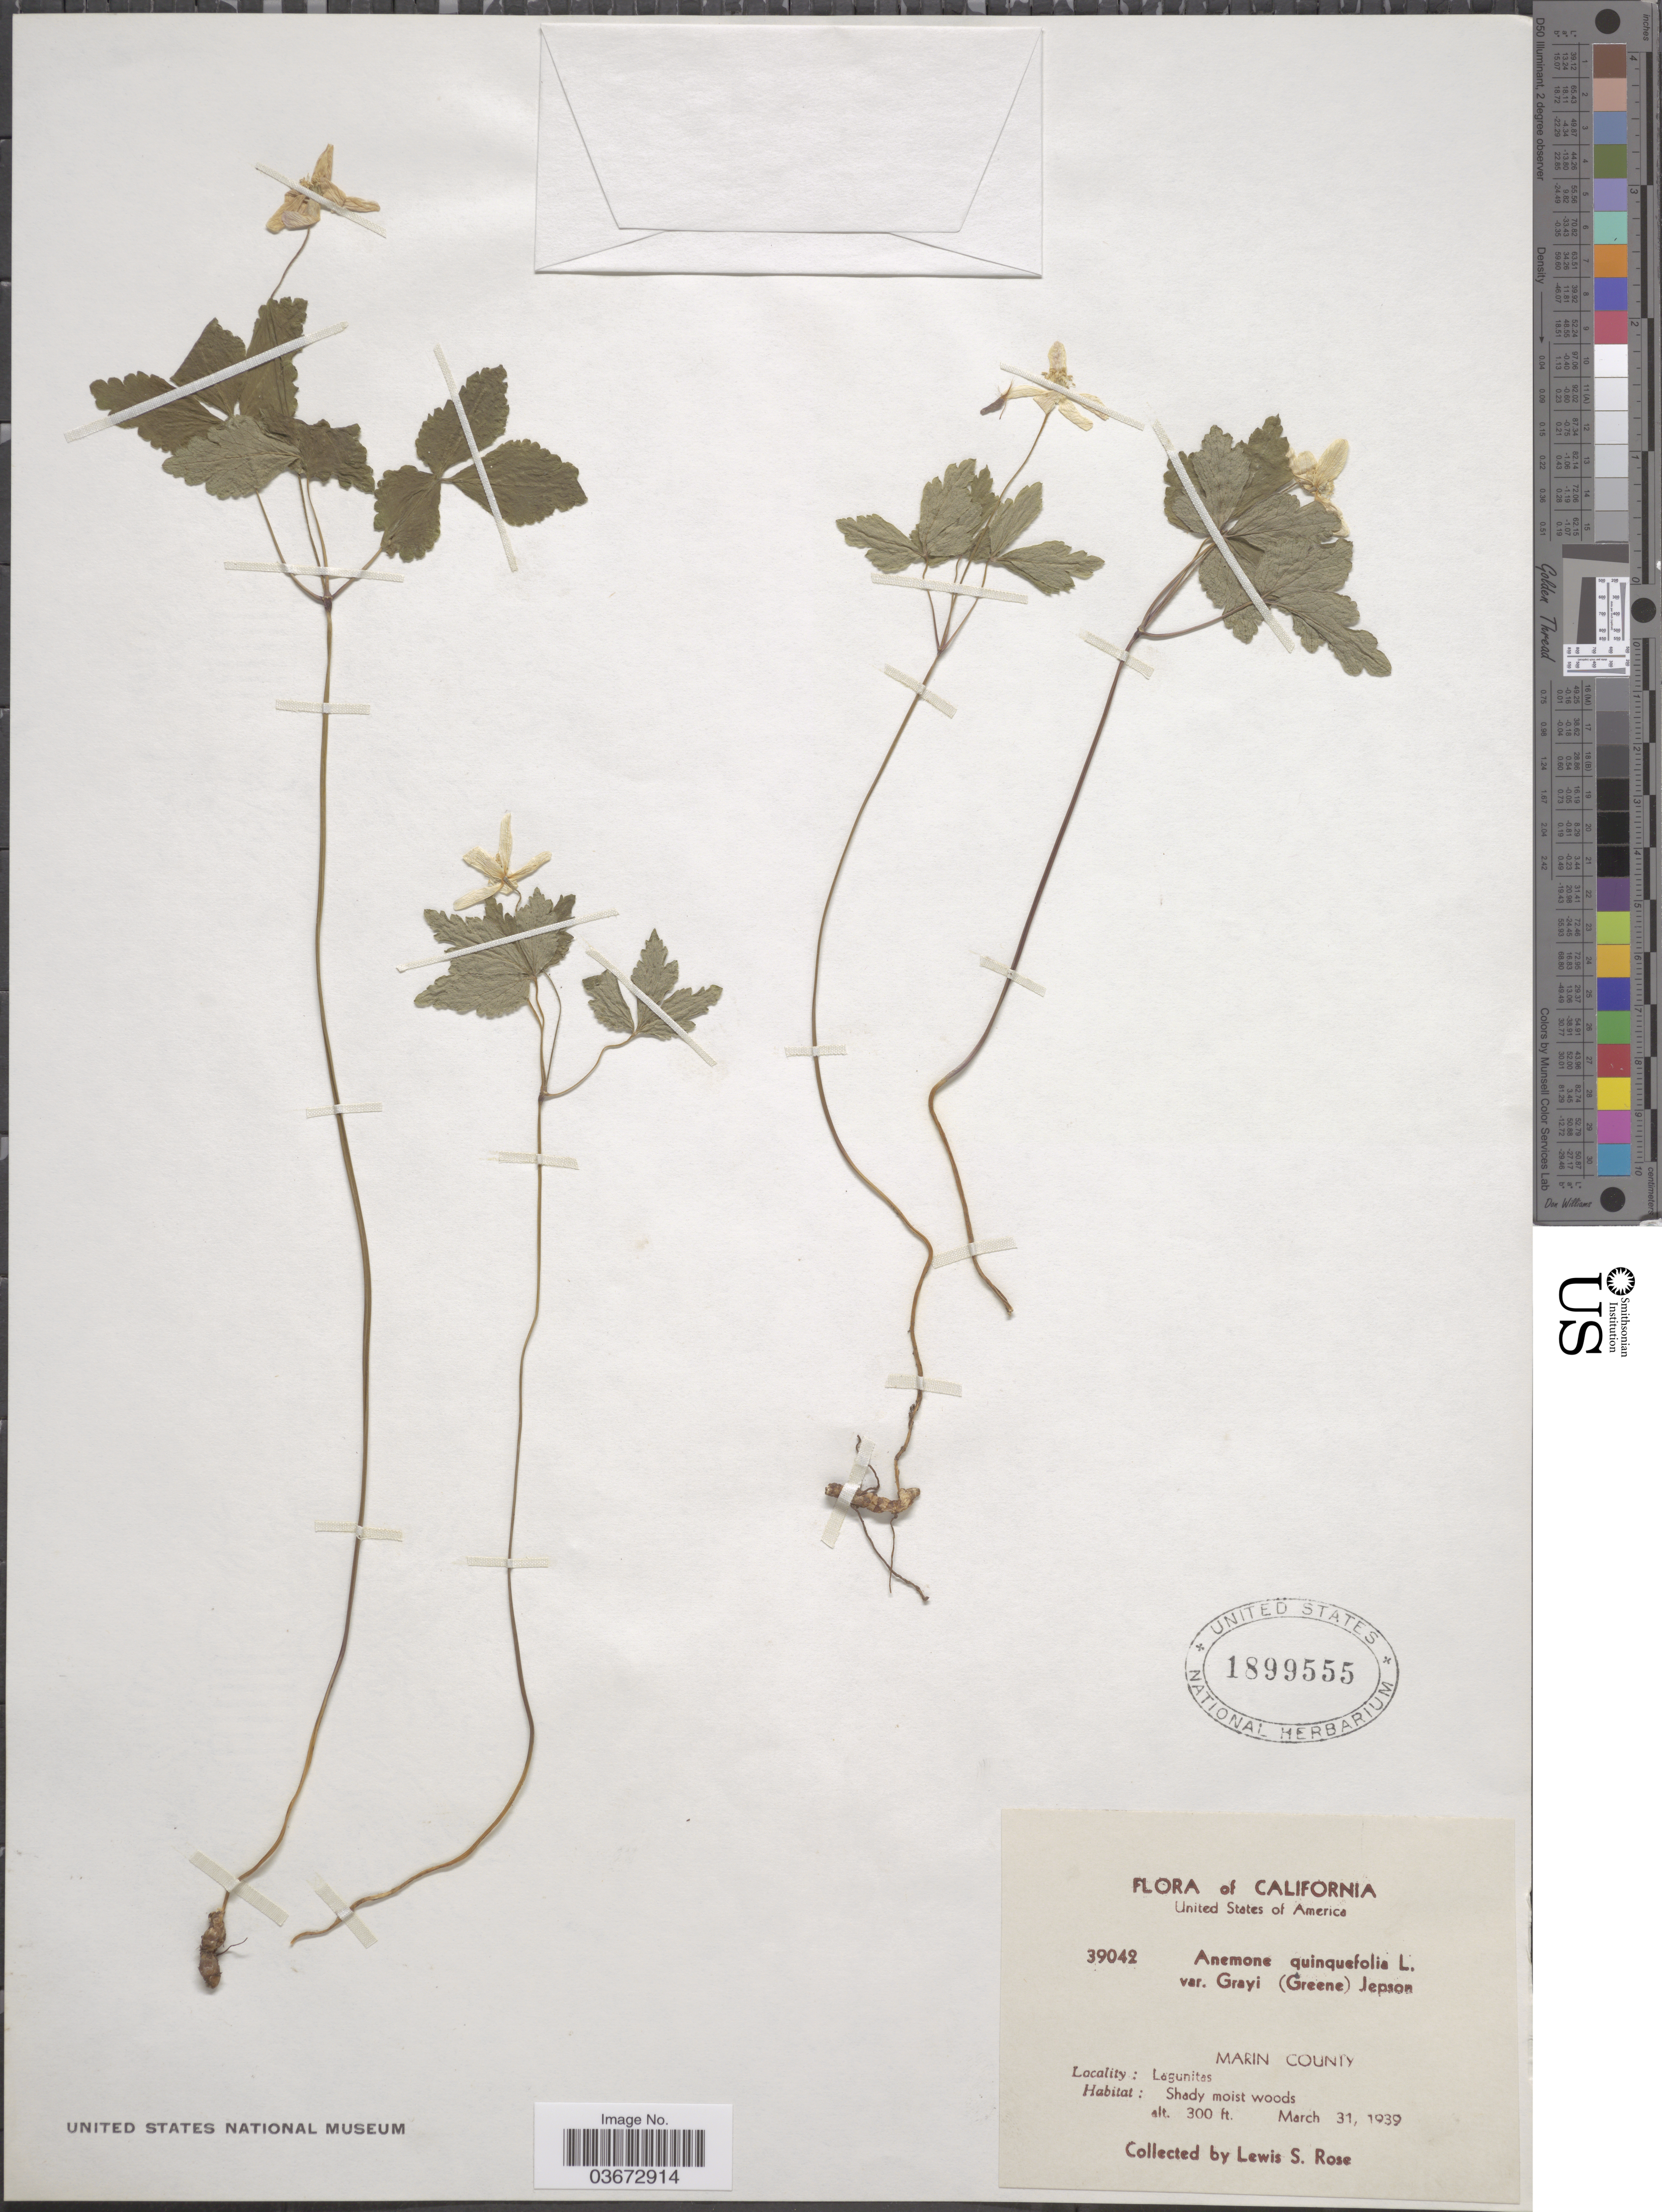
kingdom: Plantae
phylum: Tracheophyta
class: Magnoliopsida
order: Ranunculales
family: Ranunculaceae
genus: Anemone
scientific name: Anemone quinquefolia var. grayi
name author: (Behr ex Kellogg) Jeps.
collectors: L. S. Rose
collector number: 39042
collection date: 1939-03-31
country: United States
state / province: California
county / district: Marin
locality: Marin County. Lagunitas.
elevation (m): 91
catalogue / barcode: US 1899555